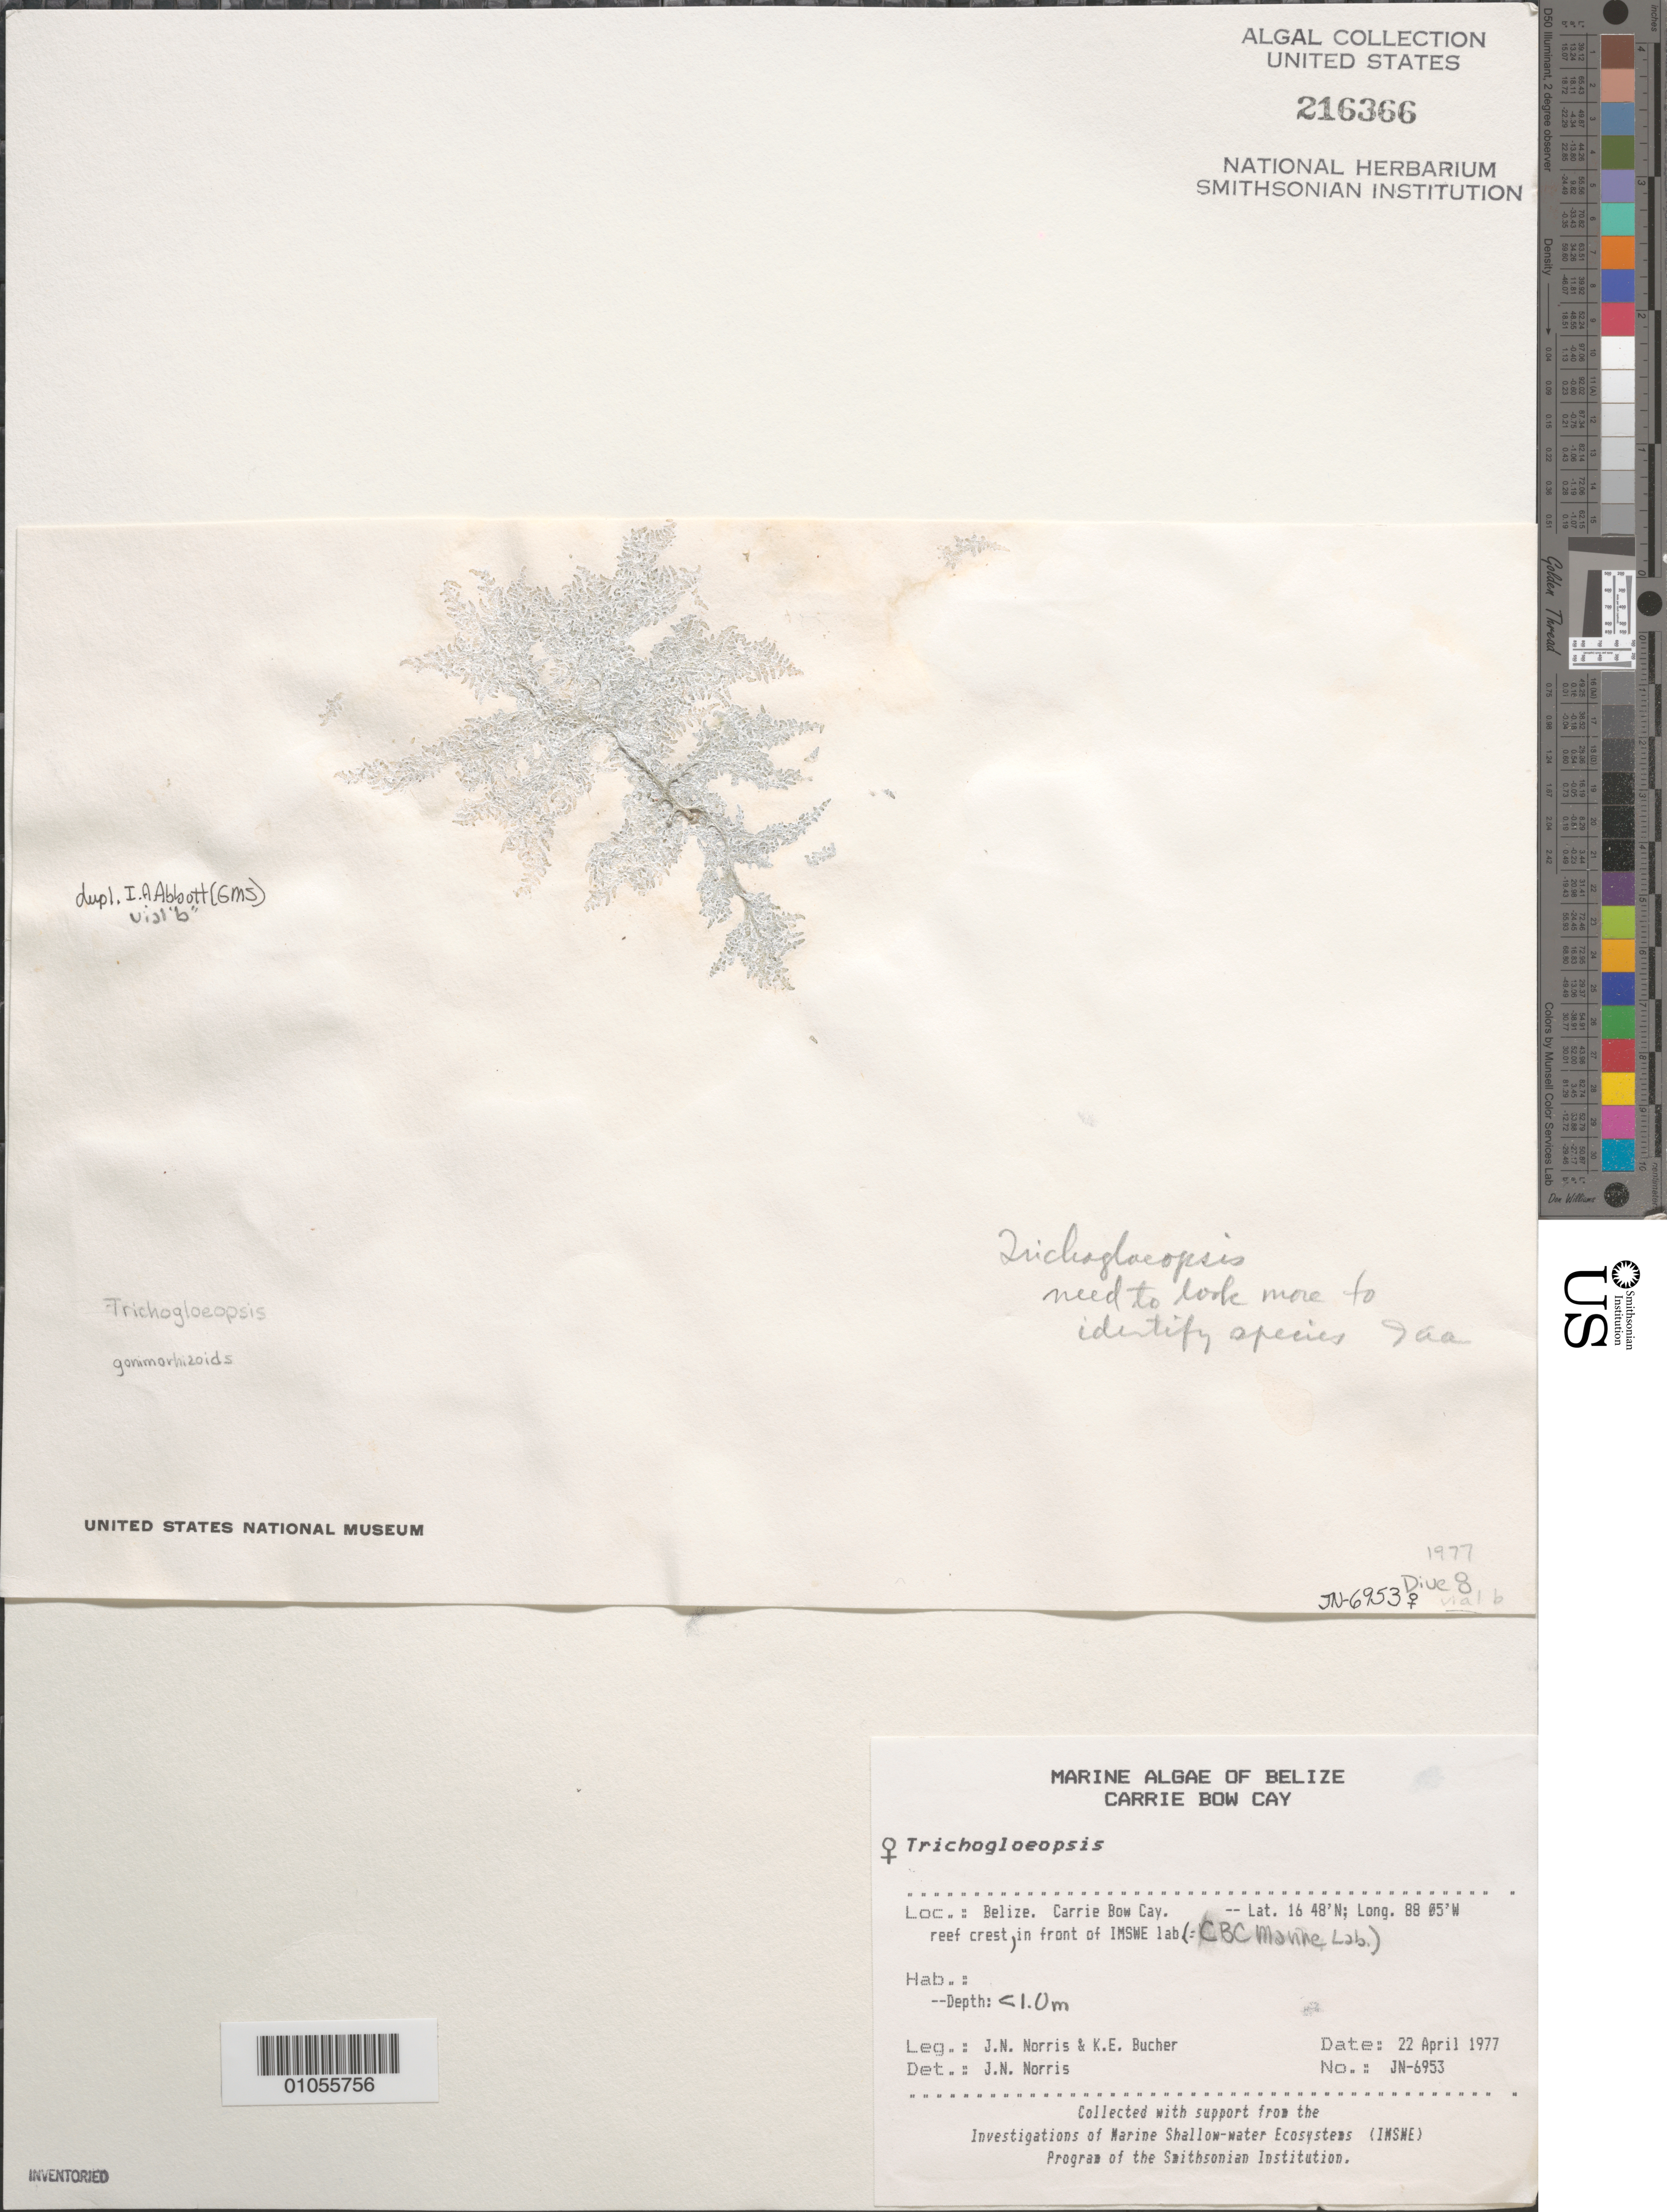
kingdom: Plantae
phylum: Rhodophyta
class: Florideophyceae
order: Nemaliales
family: Liagoraceae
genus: Trichogloeopsis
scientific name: Trichogloeopsis sp.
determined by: Norris, James N.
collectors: J. N. Norris & K. E. Bucher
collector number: JN-6953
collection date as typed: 22 Apr 1977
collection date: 1977-04-22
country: Belize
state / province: Stann Creek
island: Carrie Bow Cay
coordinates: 16 48'N, 88 05'W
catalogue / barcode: US 216366